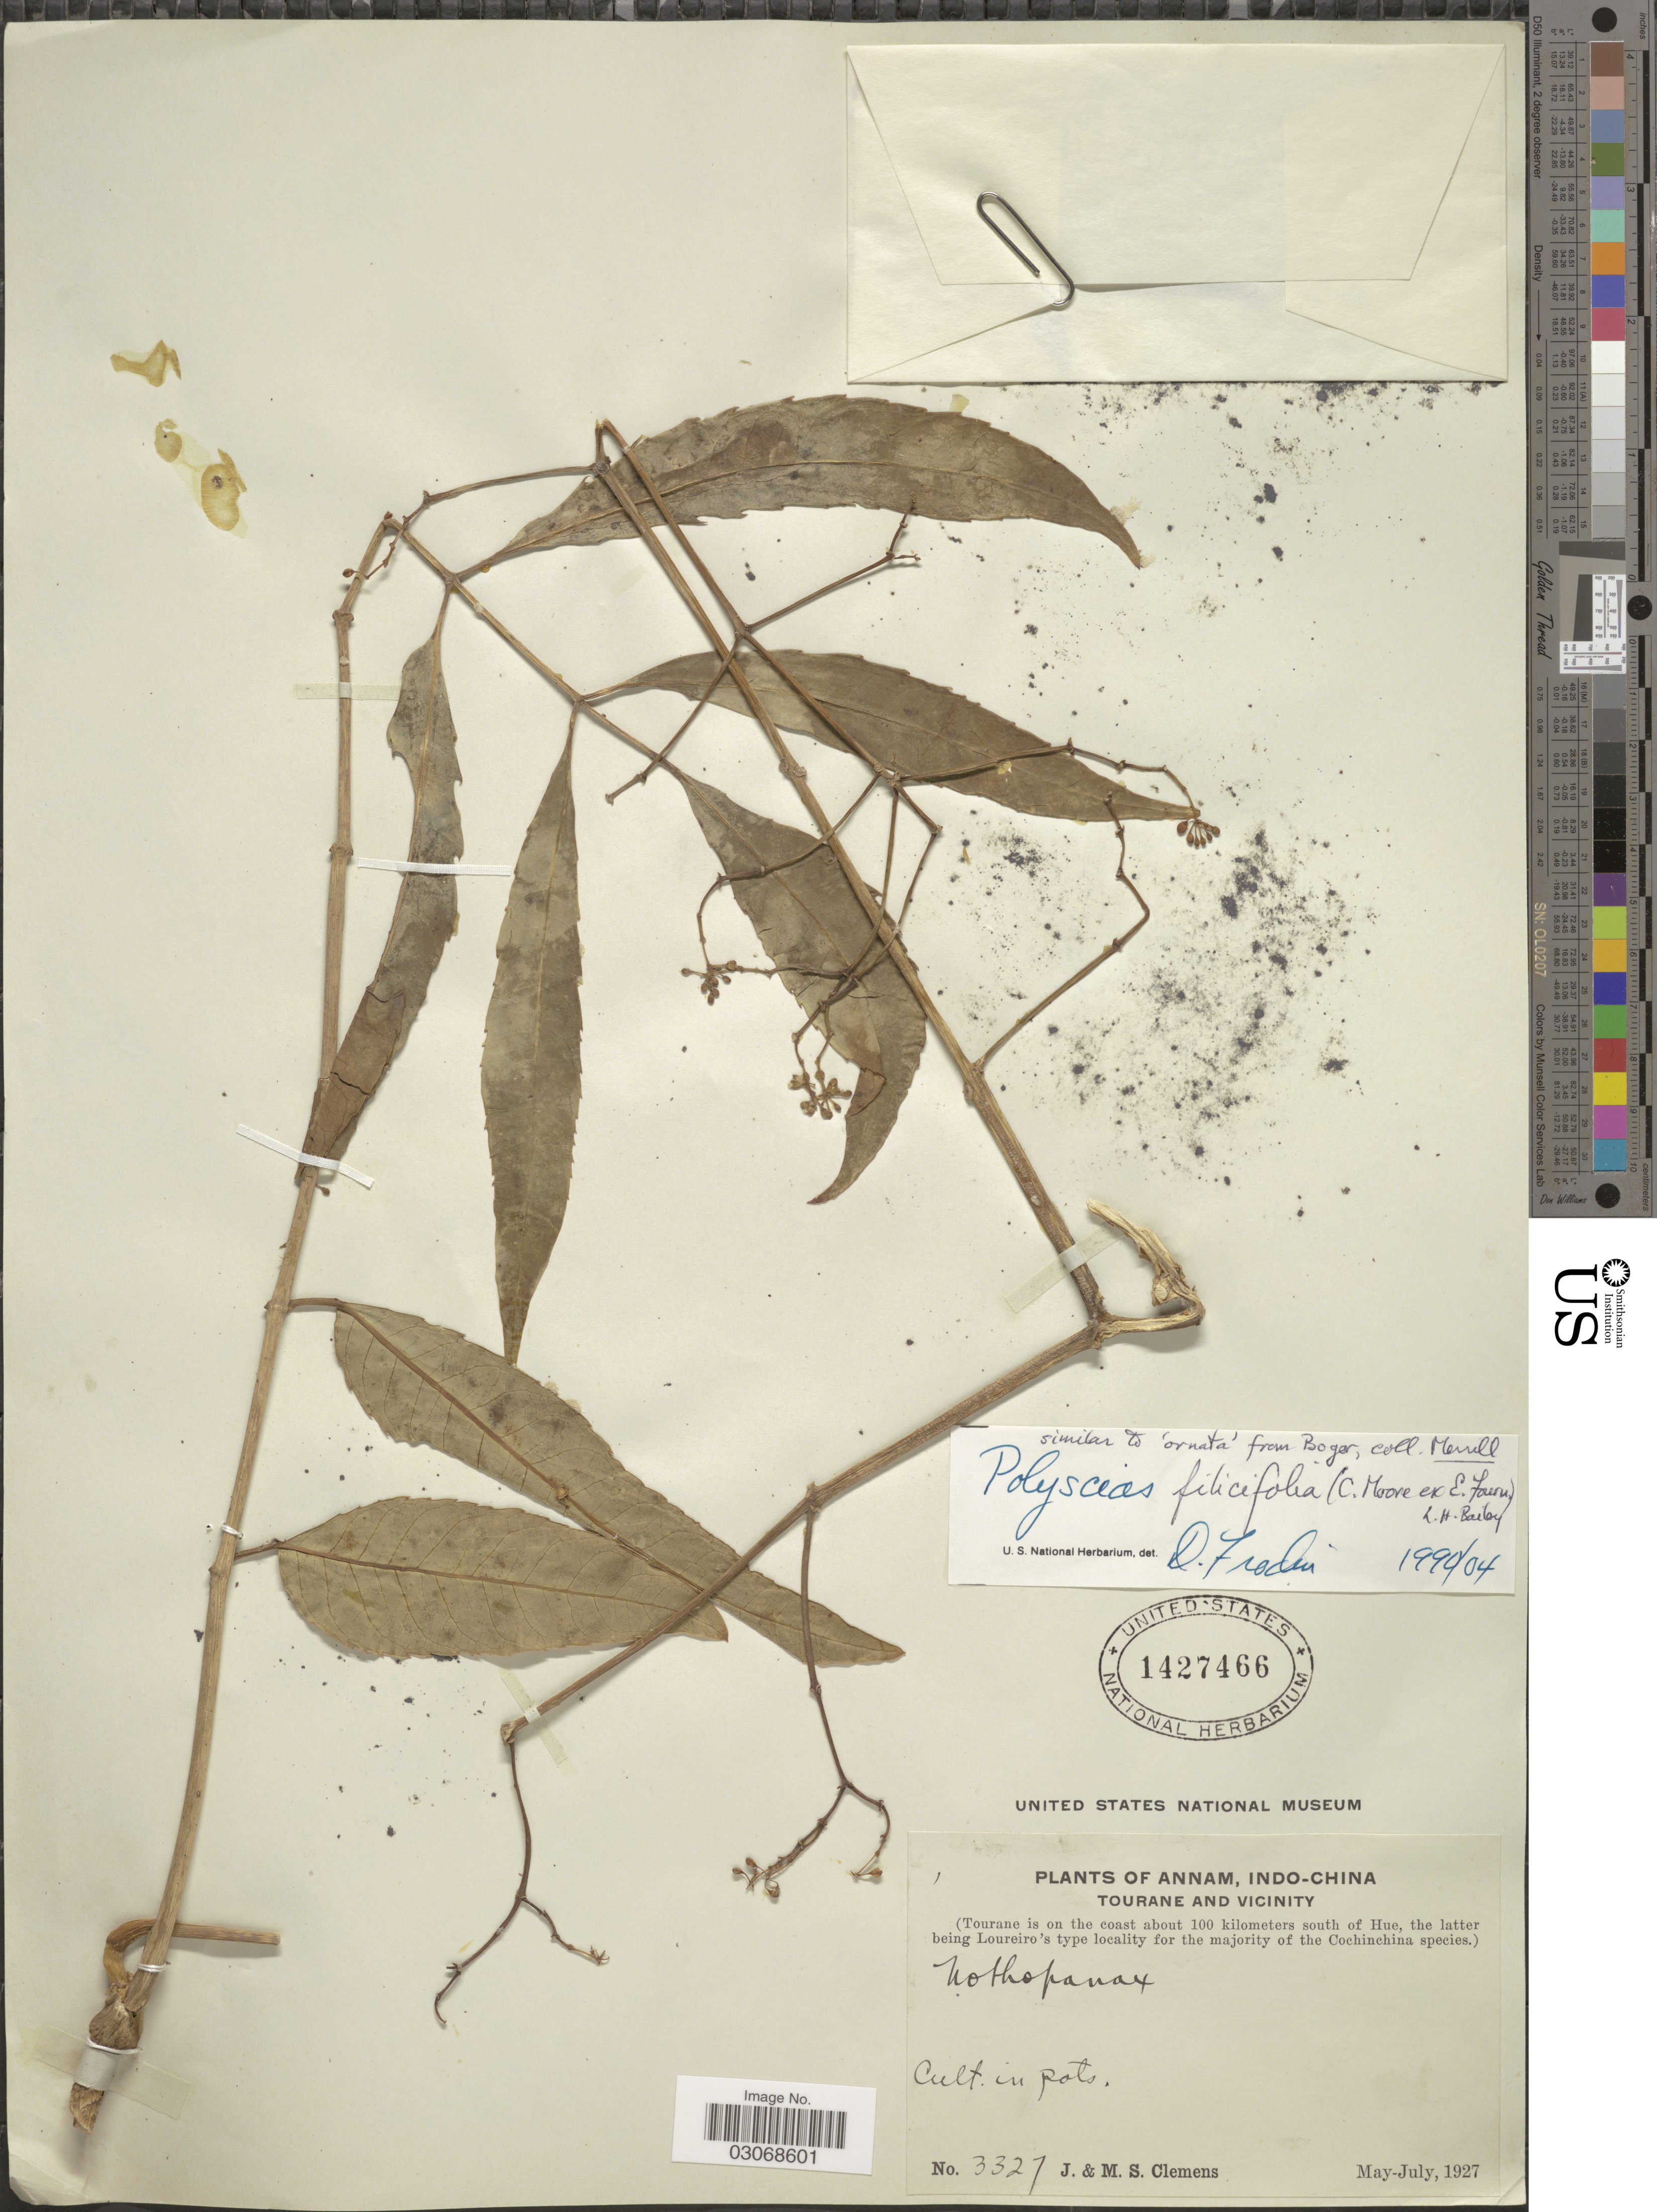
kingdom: Plantae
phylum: Tracheophyta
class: Magnoliopsida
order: Apiales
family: Araliaceae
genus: Polyscias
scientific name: Polyscias filicifolia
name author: (C. Moore ex E. Fourn.) L.H. Bailey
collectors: J. Clemens & M. S. Clemens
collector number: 3327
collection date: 1927-05/1927-07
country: Vietnam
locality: Annam, Indo-China, Tourane and Vicinity, (Tourane is on the coast about 100 kilometers south of Hue).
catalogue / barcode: US 1427466